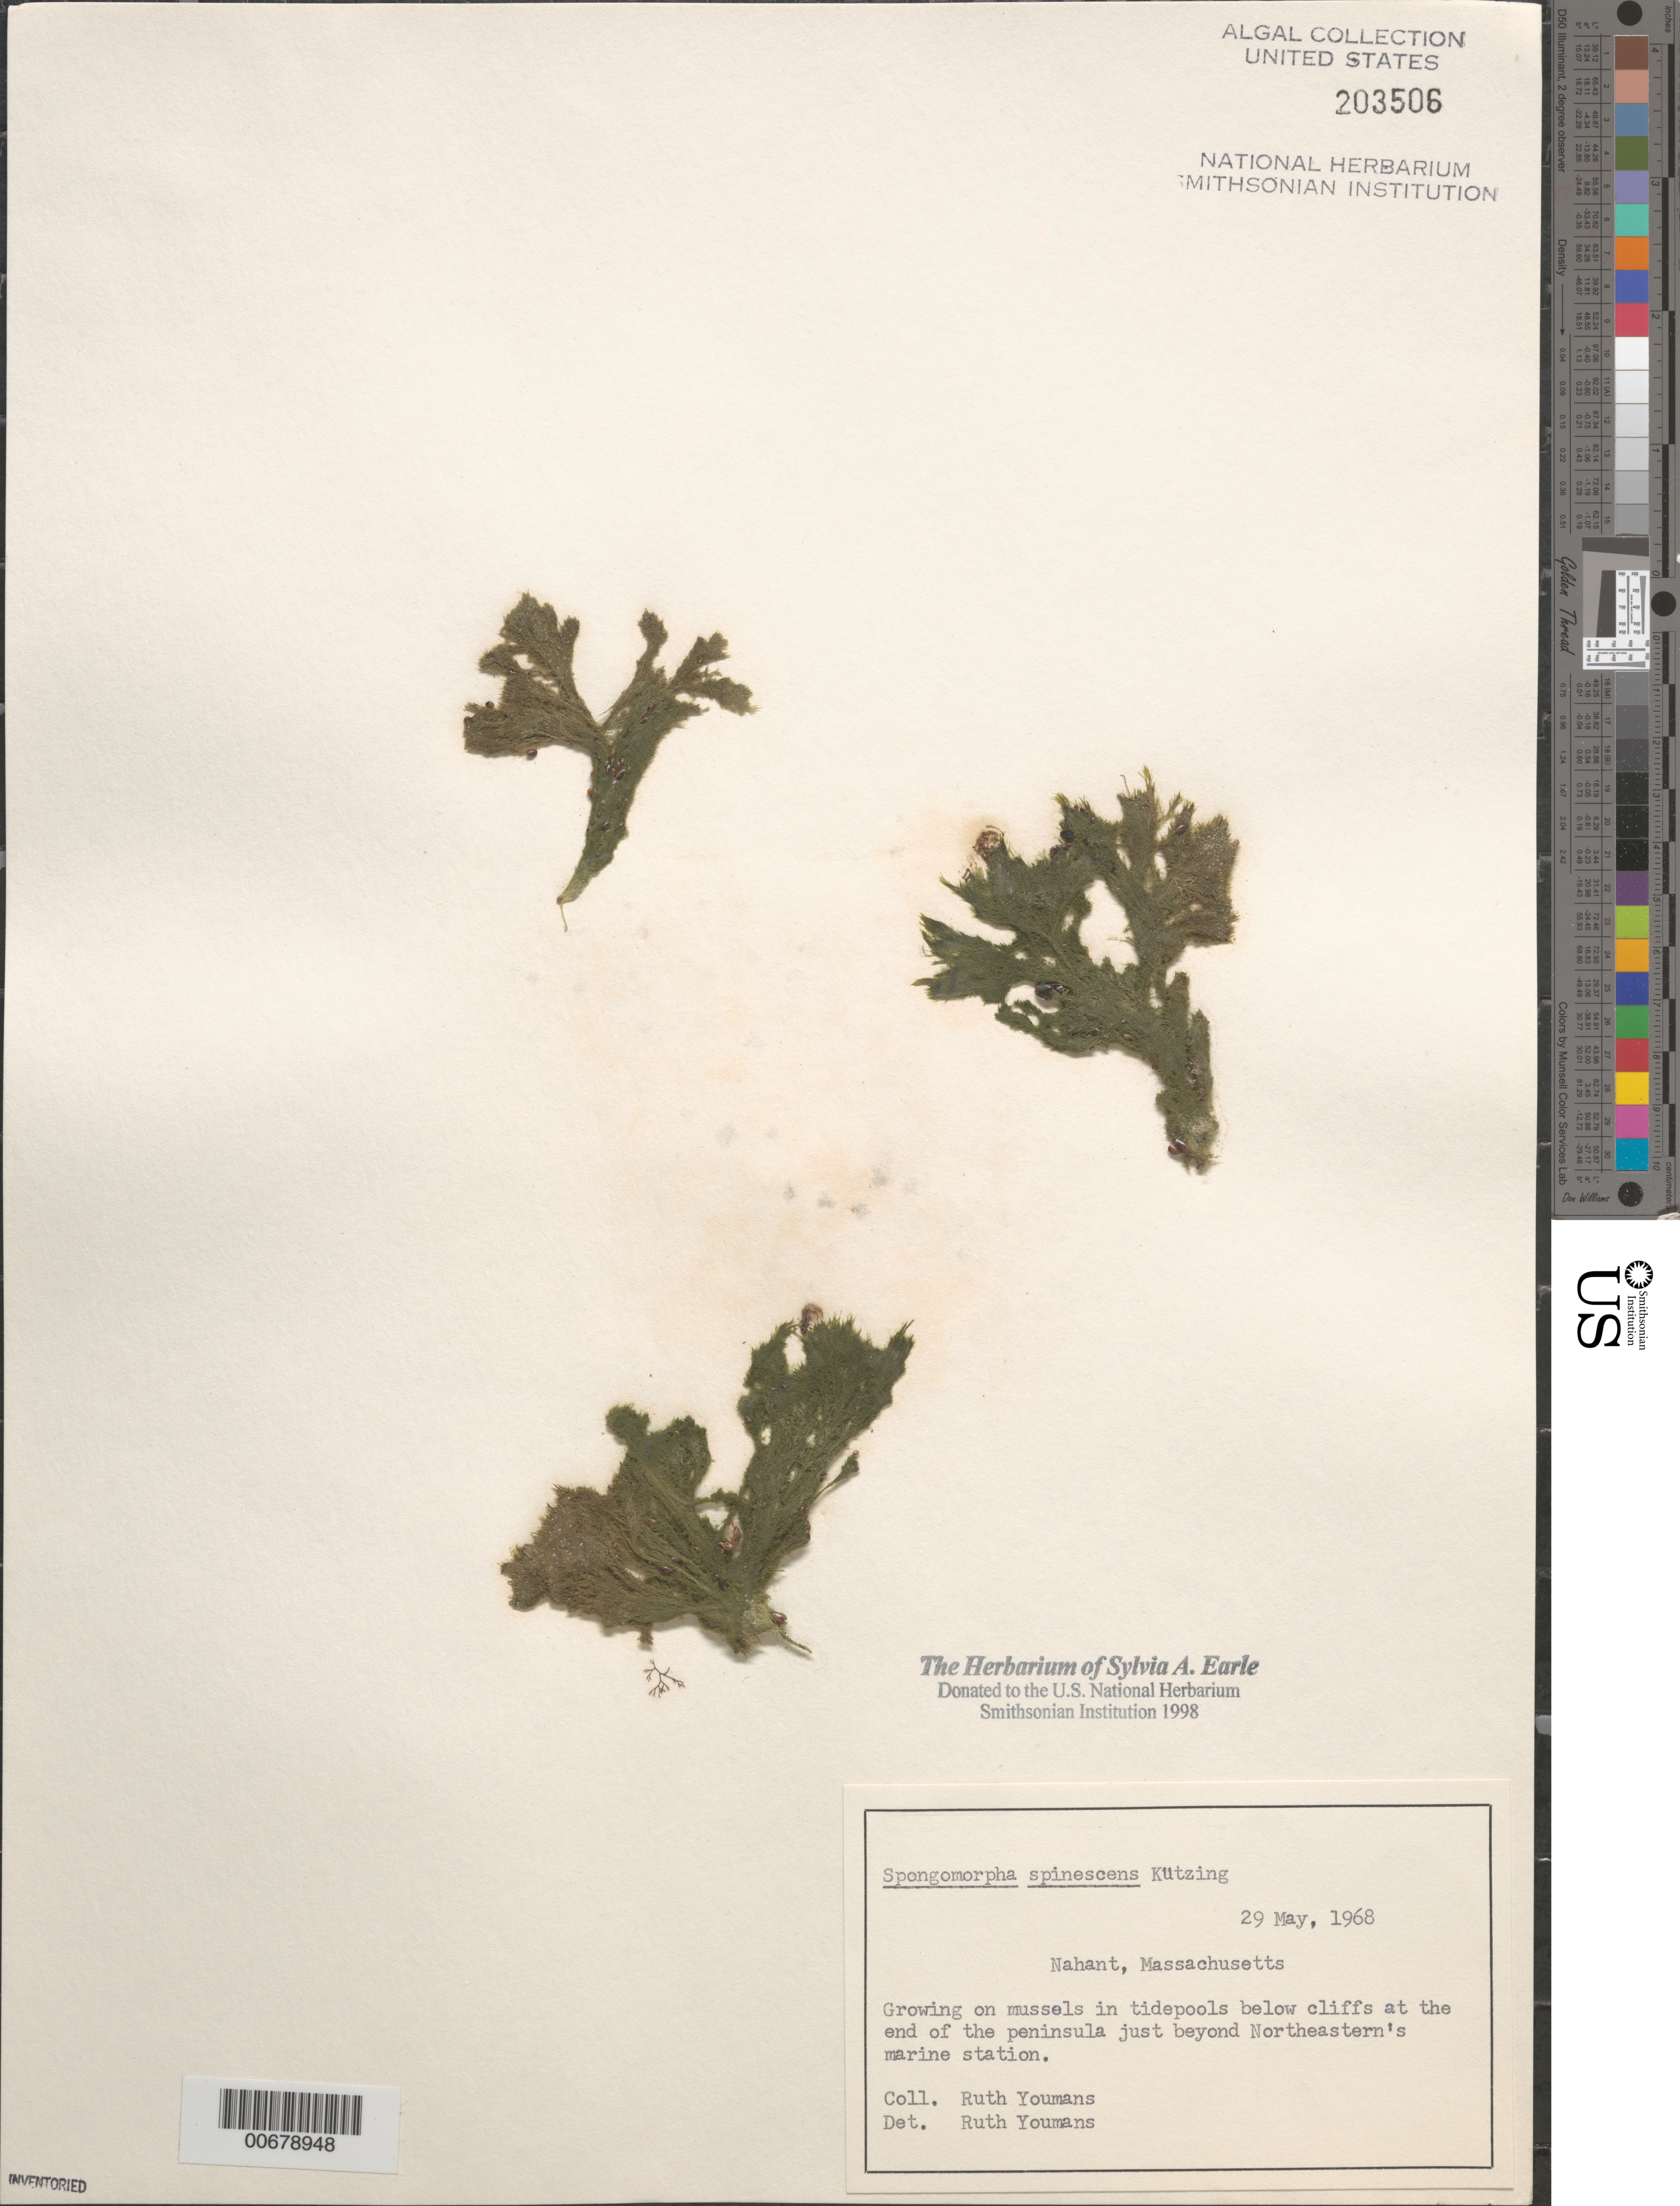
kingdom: Plantae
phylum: Chlorophyta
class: Ulvophyceae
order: Ulotrichales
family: Ulotrichaceae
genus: Acrosiphonia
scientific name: Acrosiphonia spinescens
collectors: R. Youmans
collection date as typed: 29 May 1968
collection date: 1968-05-29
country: United States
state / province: Massachusetts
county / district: Essex County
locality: Peninsula end just beyond Northeastern University's marine station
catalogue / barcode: US 203506